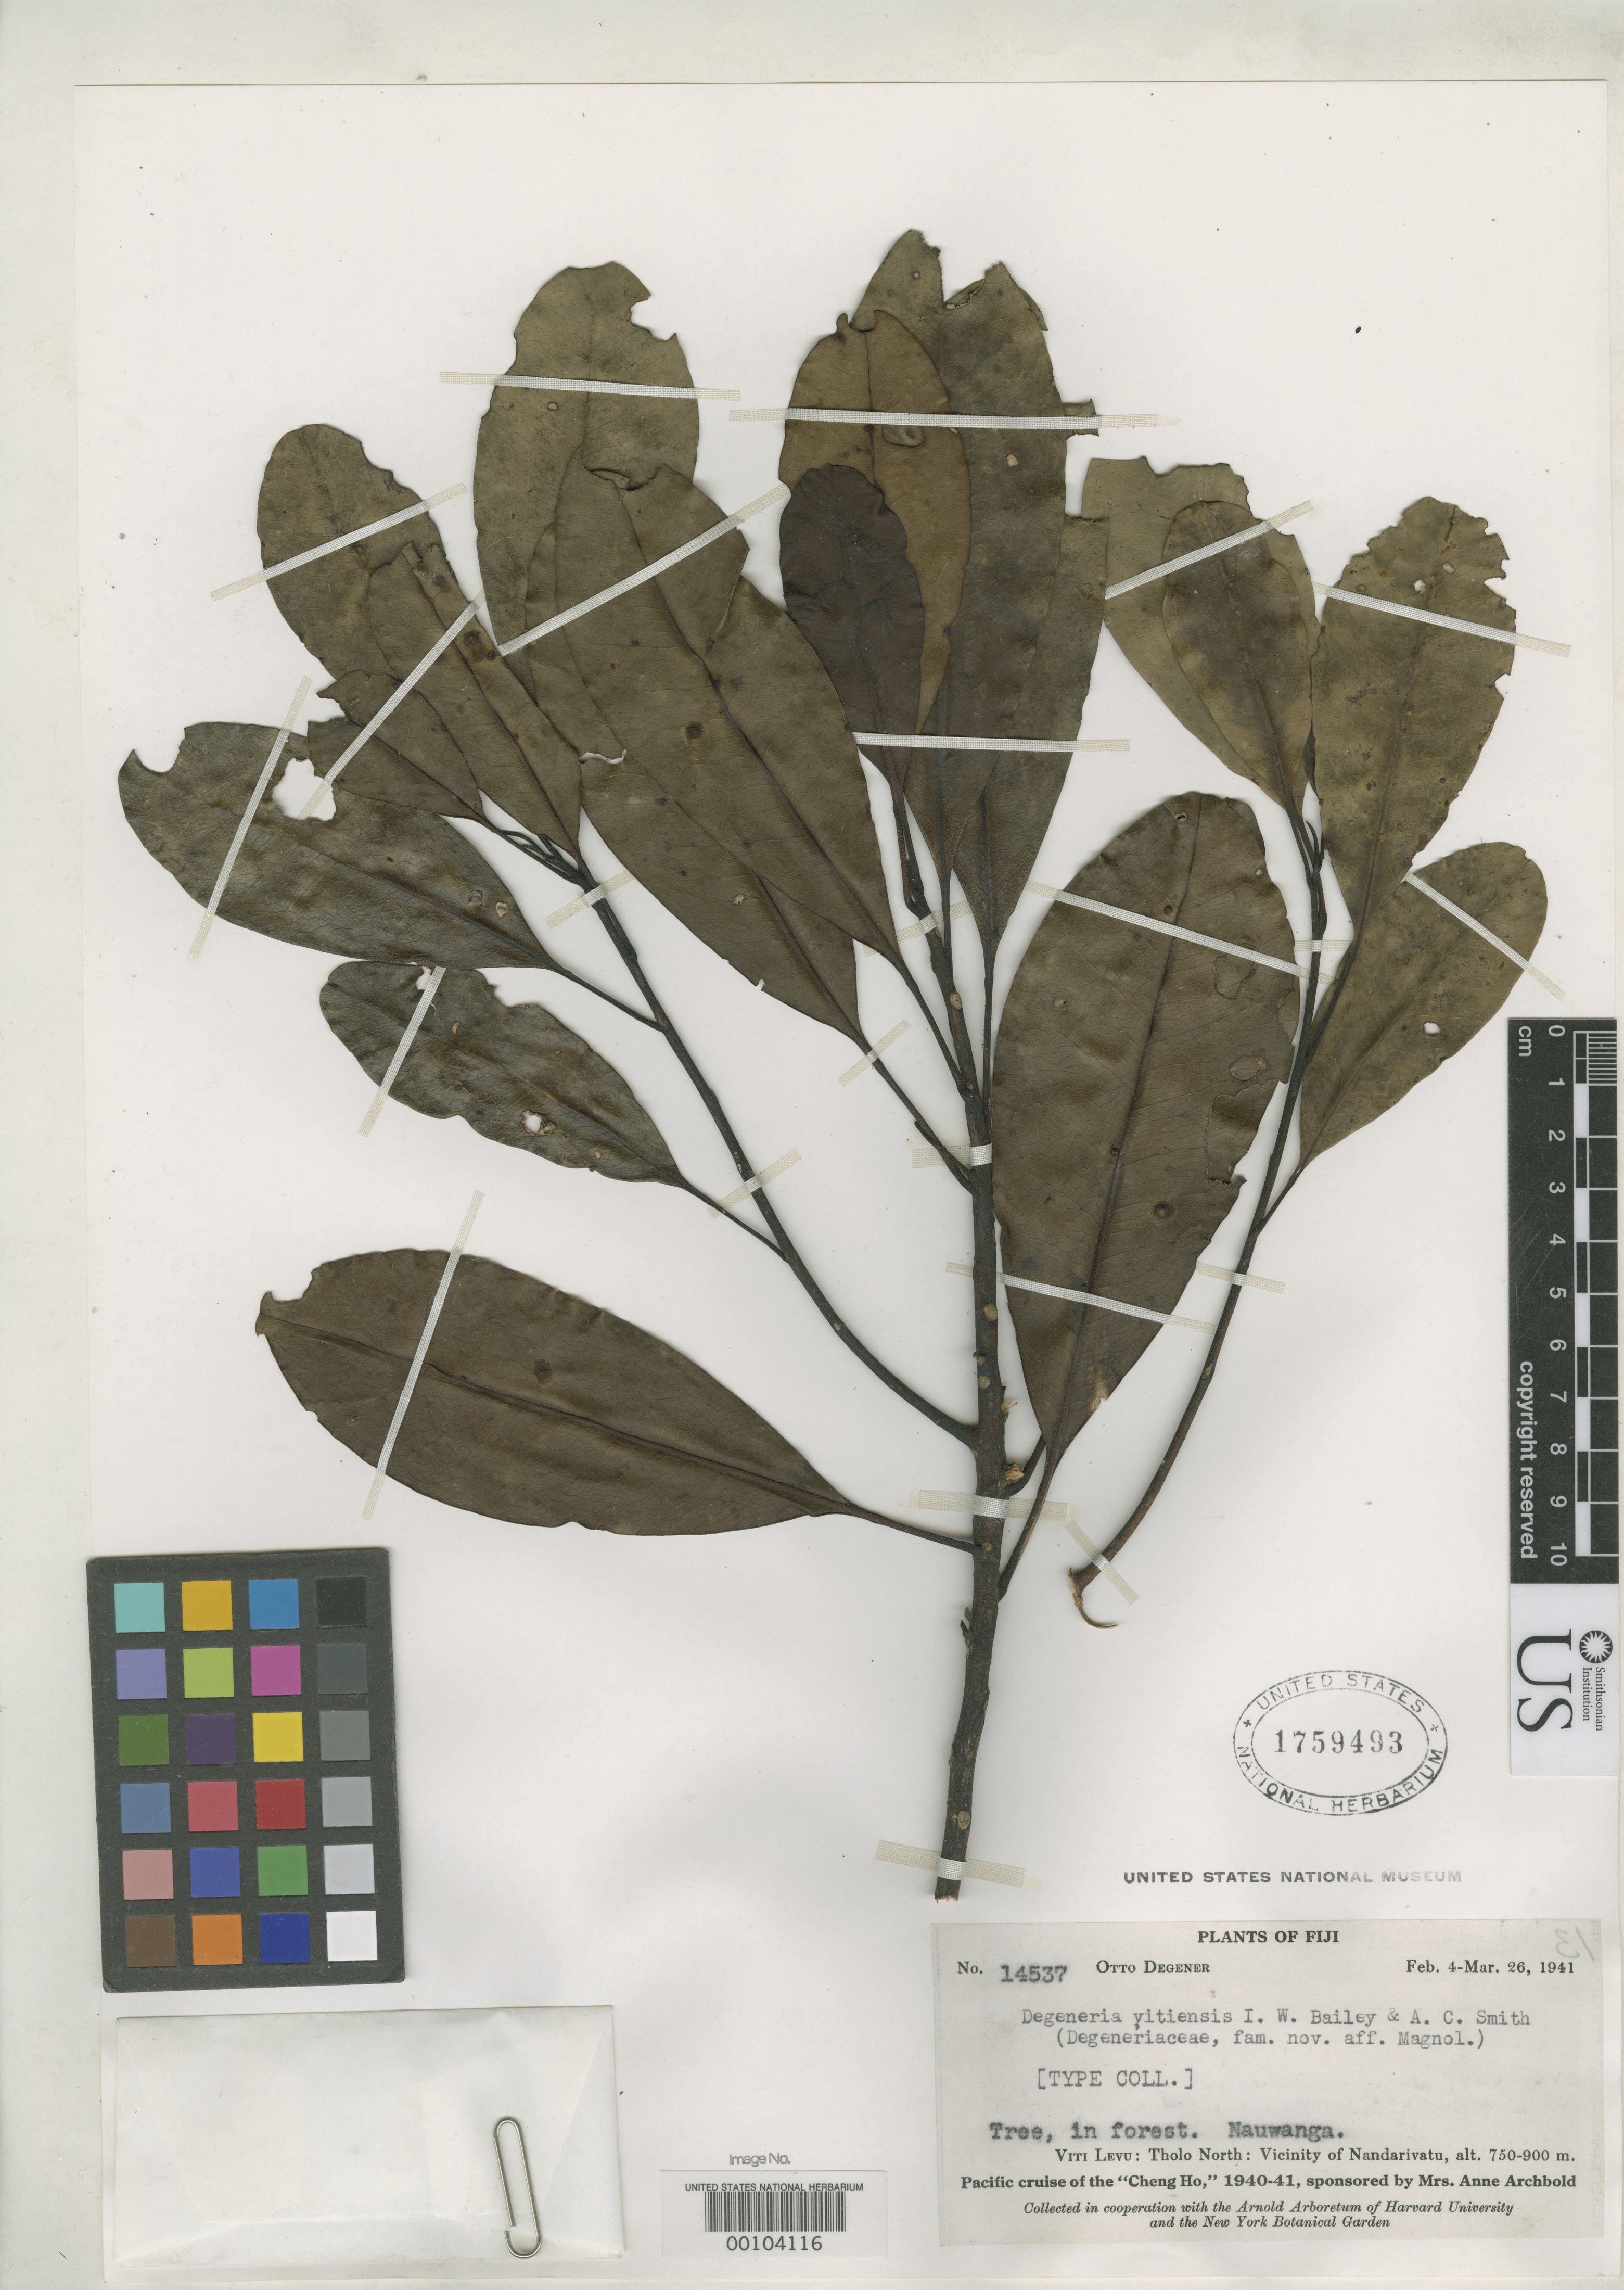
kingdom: Plantae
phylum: Tracheophyta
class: Magnoliopsida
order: Magnoliales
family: Degeneriaceae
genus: Degeneria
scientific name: Degeneria vitiensis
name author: L.W. Bailey & A.C. Sm.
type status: Isotype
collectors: O. Degener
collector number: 14537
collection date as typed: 04 Feb 1941 to 26 Mar 1941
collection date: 1941-02-04/1941-03-26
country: Fiji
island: Viti Levu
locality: Tholo north, vicinity of Nandarivatu. [Viti Levu Group]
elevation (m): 750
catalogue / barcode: US 1759493